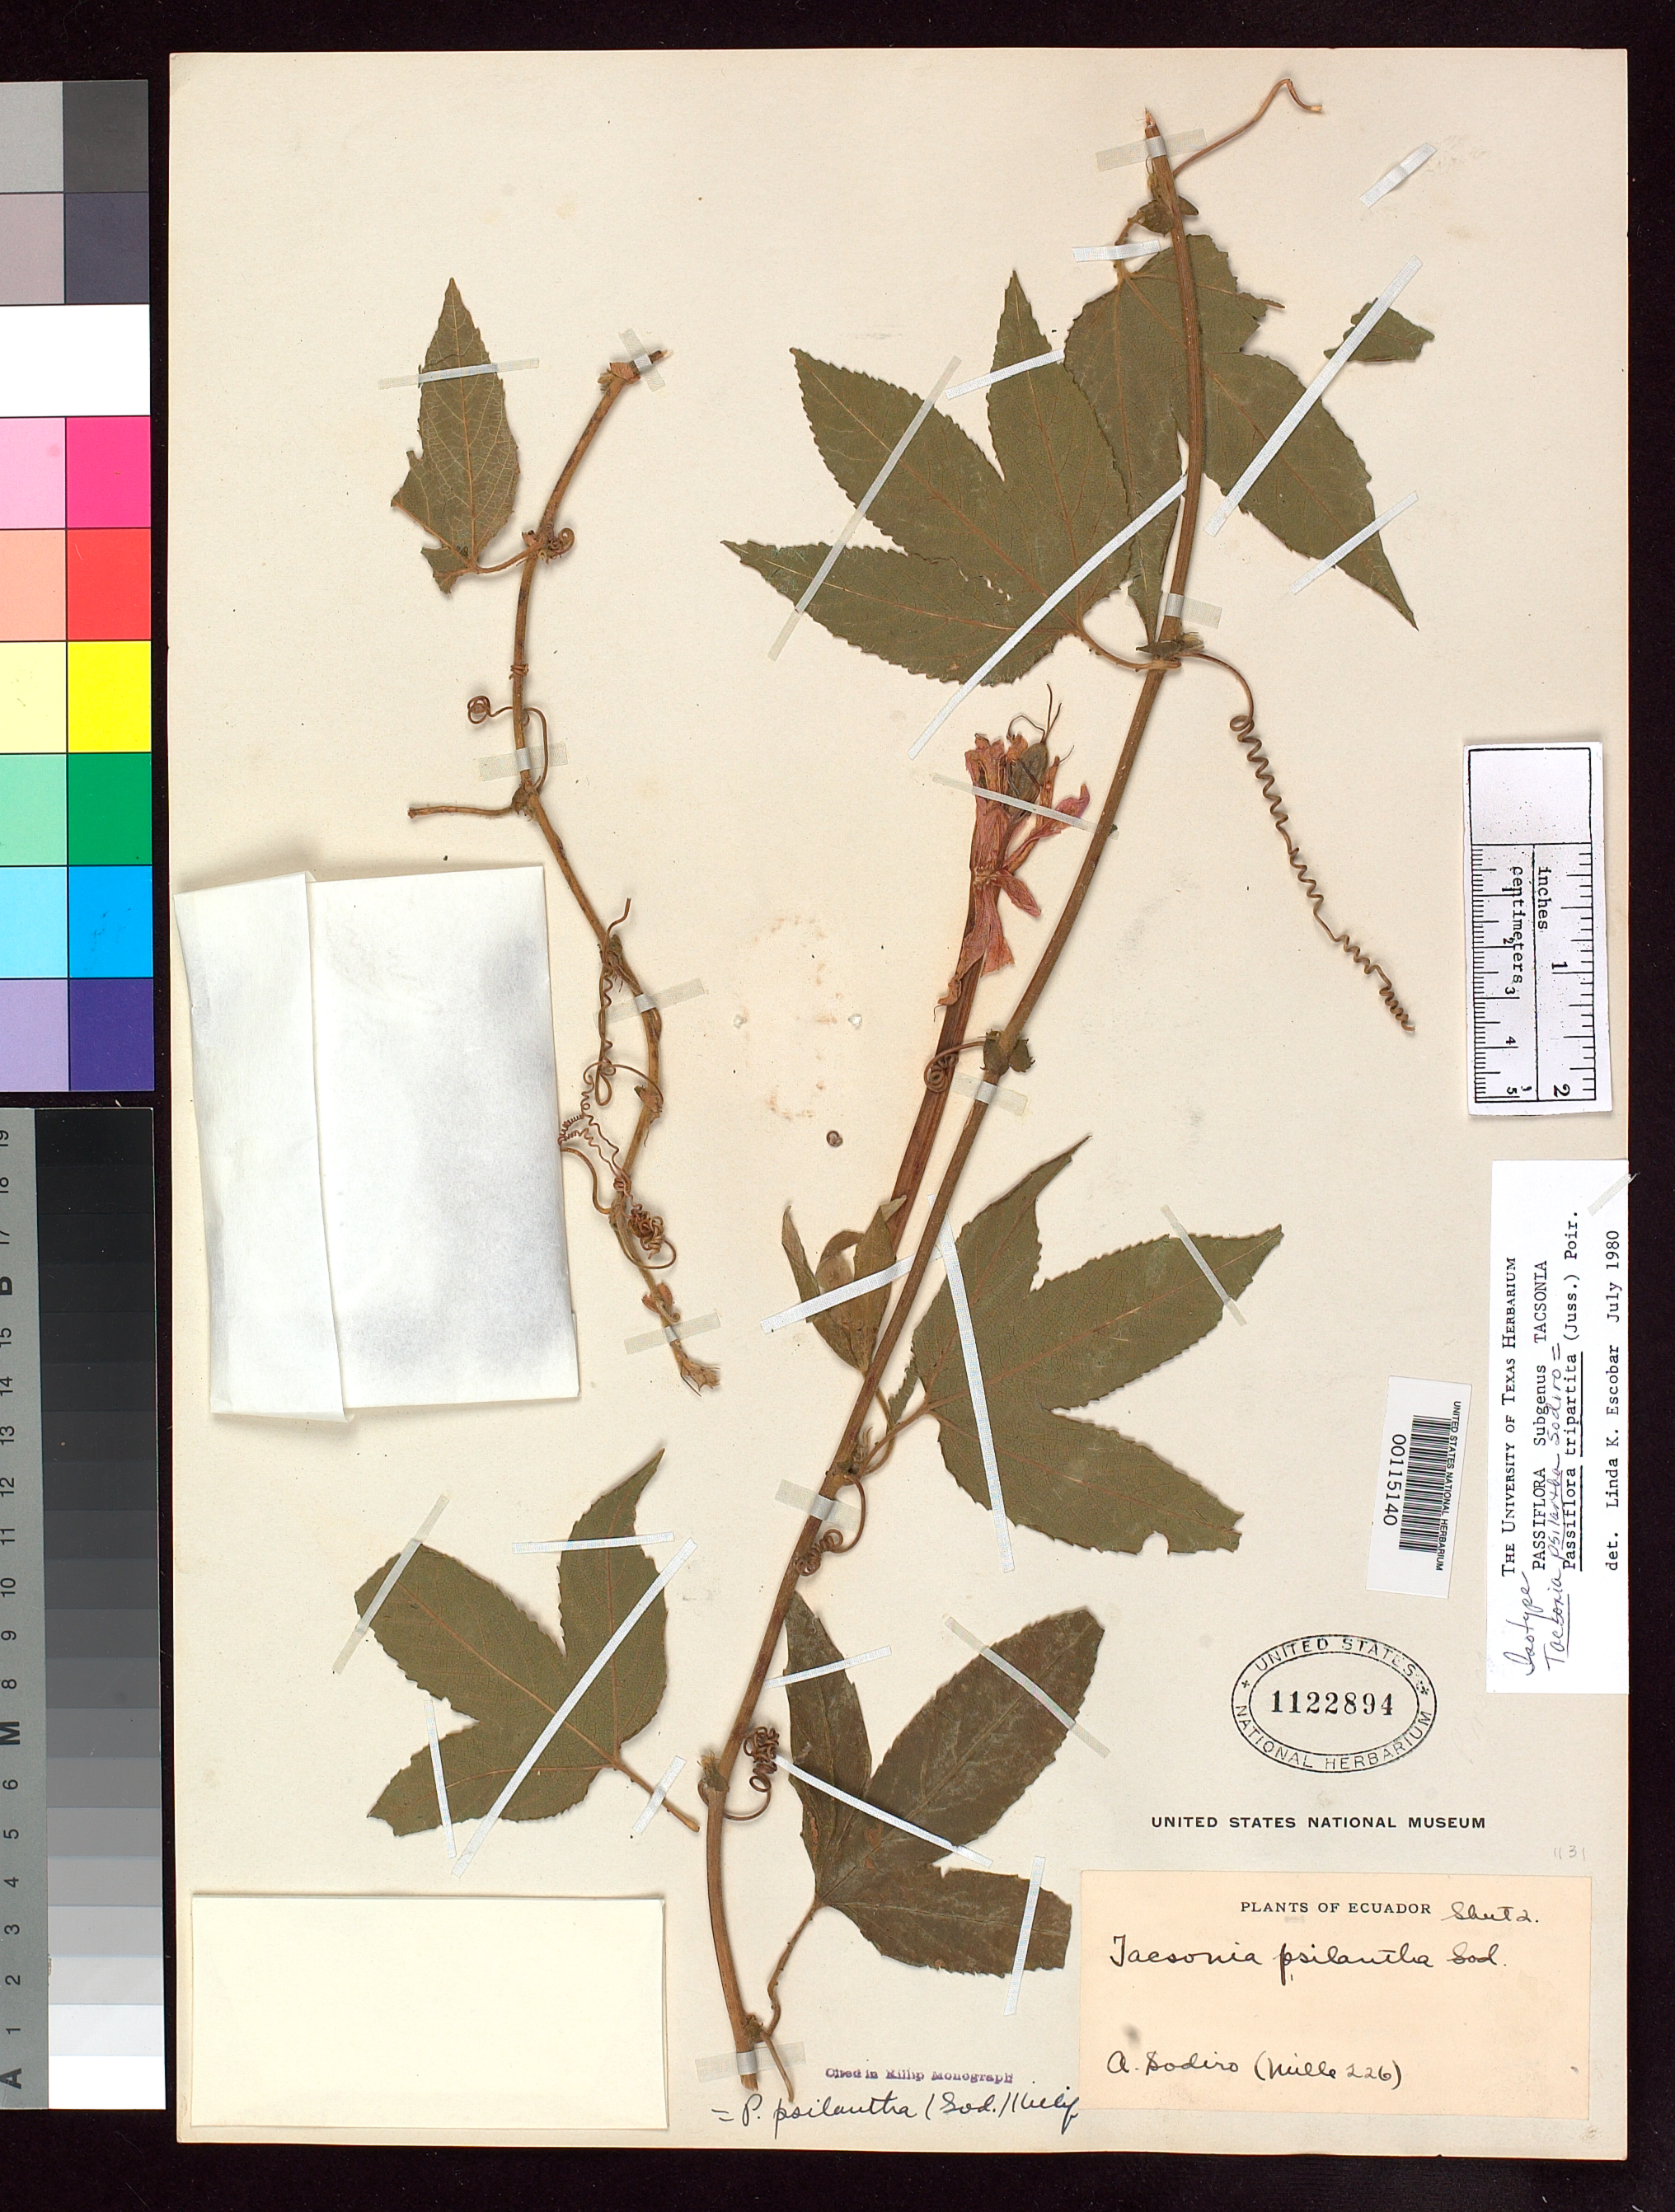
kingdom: Plantae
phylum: Tracheophyta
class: Magnoliopsida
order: Malpighiales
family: Passifloraceae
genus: Tacsonia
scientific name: Tacsonia psilantha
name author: Sodiro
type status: Lectotype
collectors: L. Sodiro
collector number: Mille 226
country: Ecuador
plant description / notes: Also published in Contribuciones al conocimiento de la flora ecuatoriana. Monografia iii. Tacsonias ecuatorianas.; This sheet annotated as "isotype" by L.K. Escobar (1980). Protologue cites no specimens but this appears to be original material, cited as "type" by Killip (1938); apparently a single specimen mounted on 2 sheets.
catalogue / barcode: US 1122894